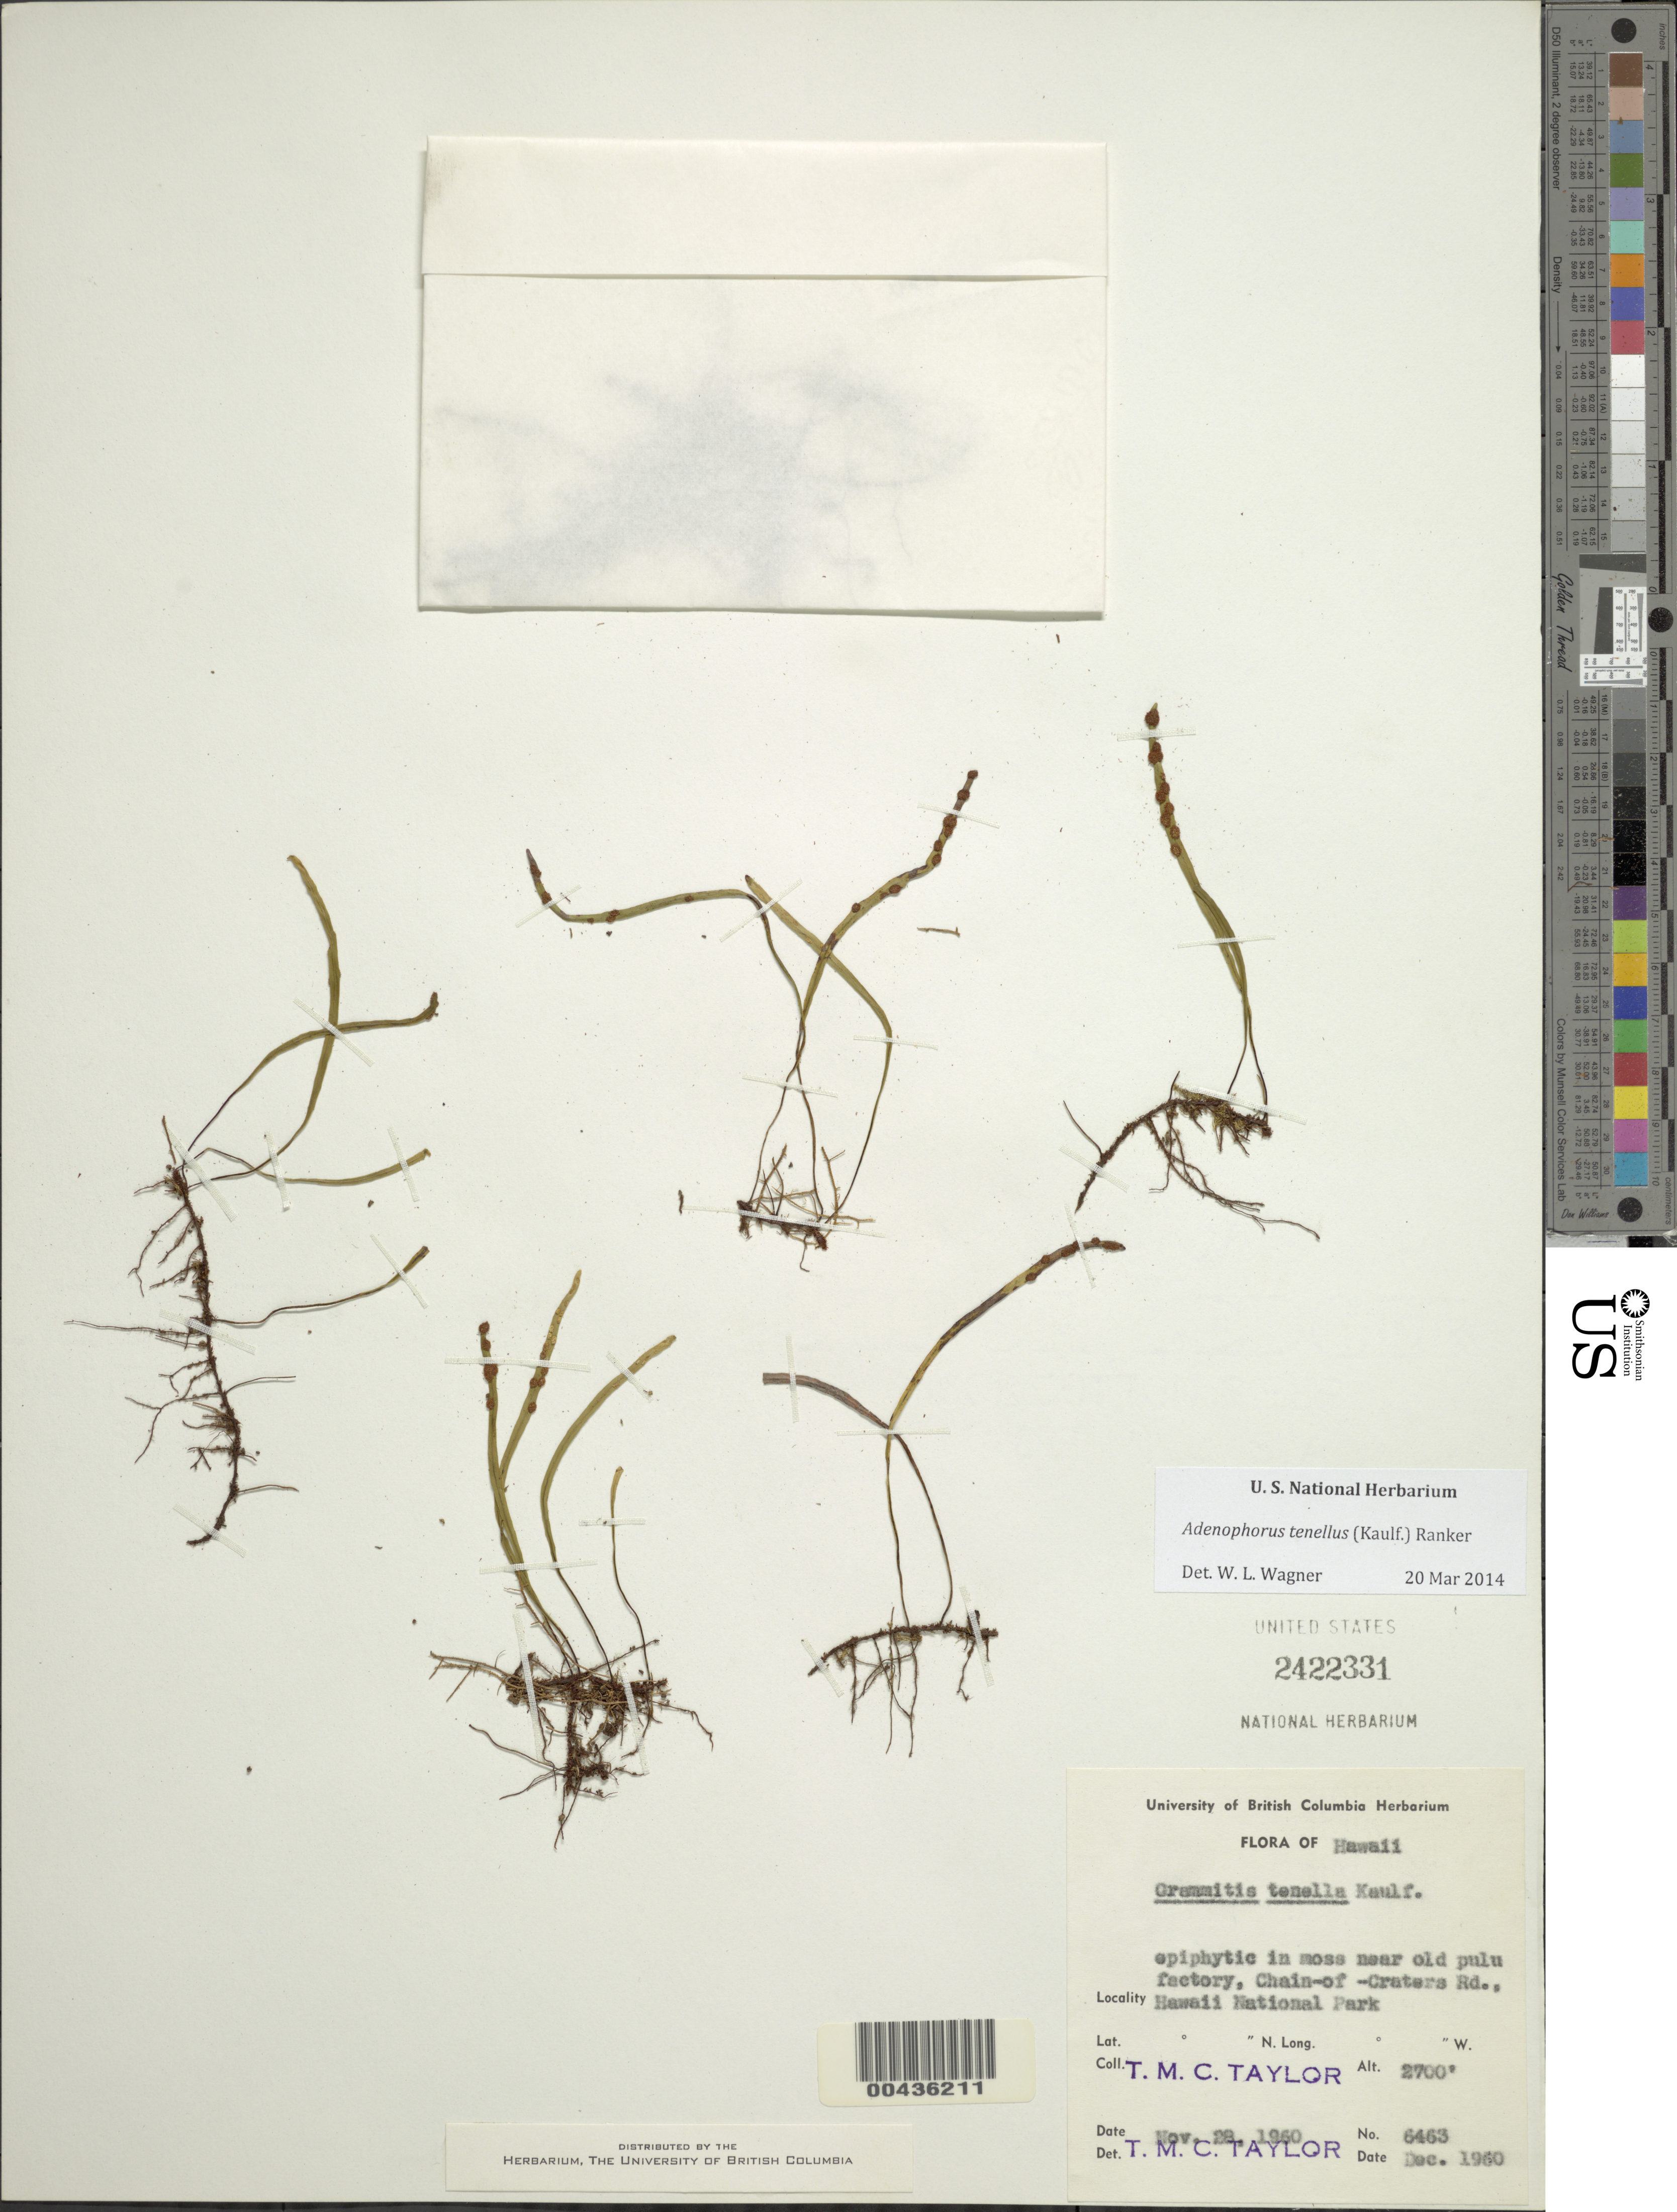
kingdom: Plantae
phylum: Tracheophyta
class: Polypodiopsida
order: Polypodiales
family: Polypodiaceae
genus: Adenophorus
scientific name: Adenophorus tenellus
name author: (Kaulf.) Ranker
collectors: T. M. C. Taylor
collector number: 6463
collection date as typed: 28 Nov 1960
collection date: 1960-11-28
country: United States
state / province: Hawaii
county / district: Hawaii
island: Hawaii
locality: Chain-of-Craters Rd., Hawaii National Park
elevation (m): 823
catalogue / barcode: US 2422331